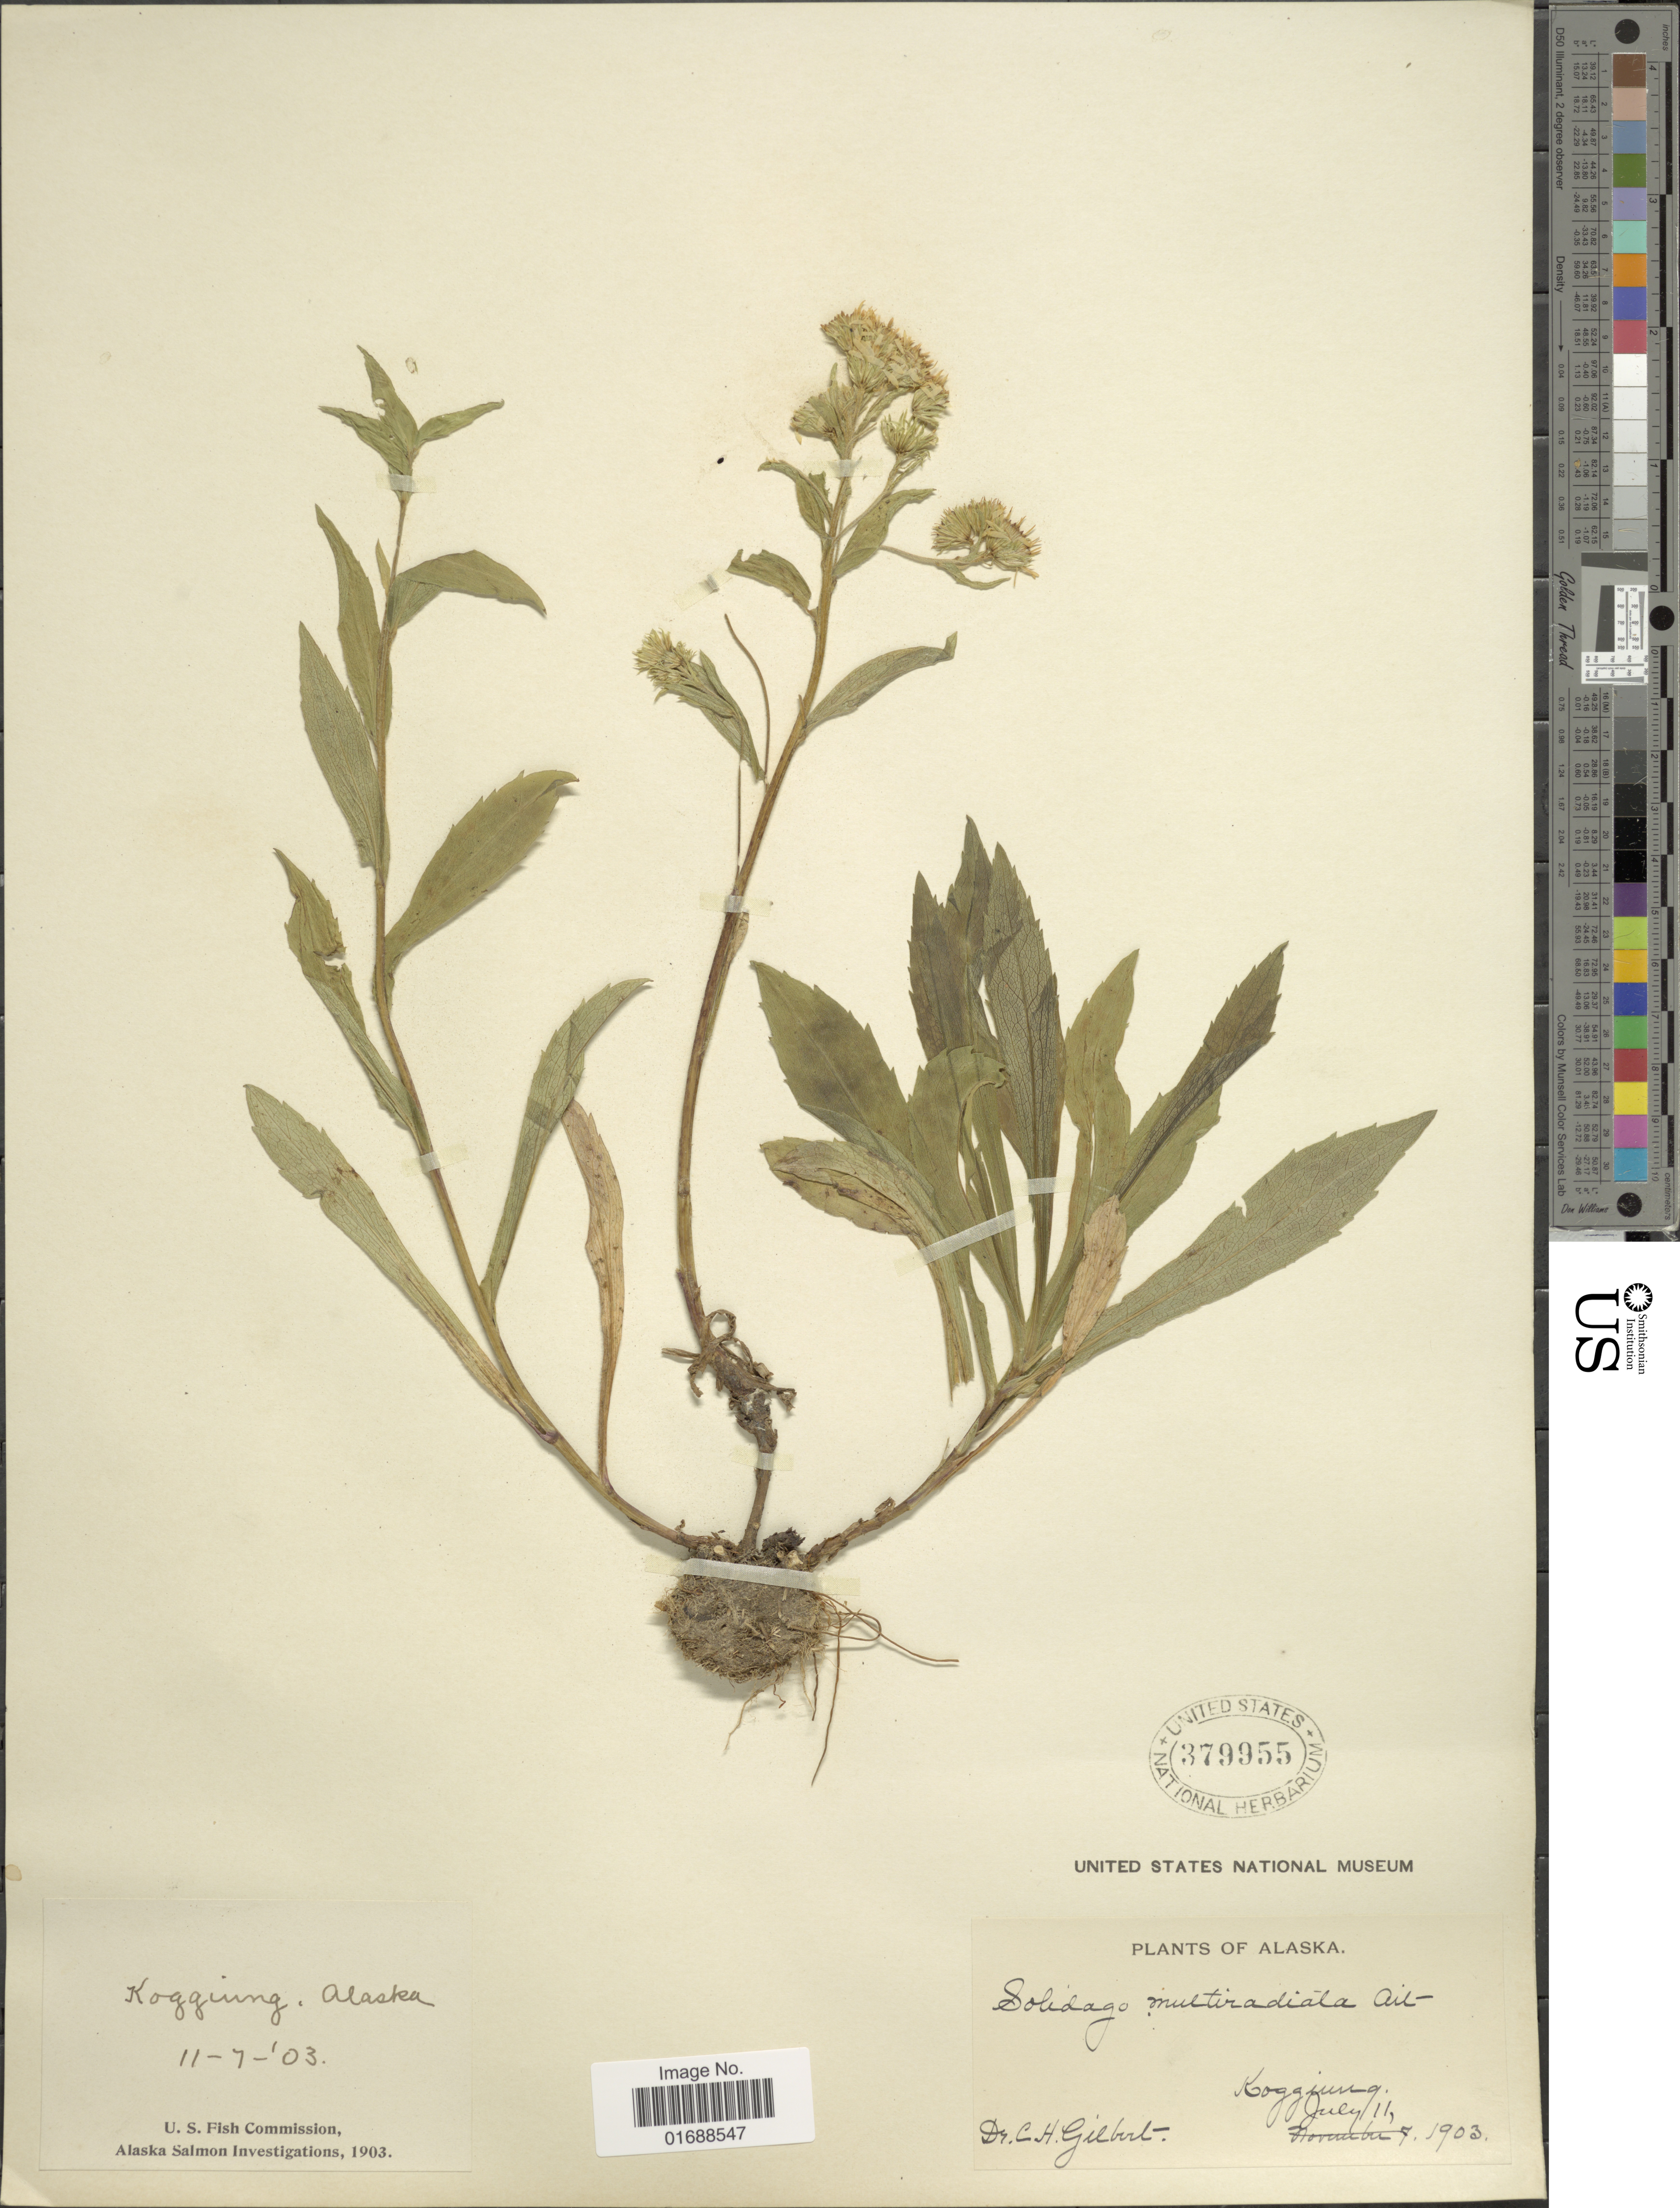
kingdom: Plantae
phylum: Tracheophyta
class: Magnoliopsida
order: Asterales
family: Asteraceae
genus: Solidago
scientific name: Solidago multiradiata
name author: Aiton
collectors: C. Gilbert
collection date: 1903-07-11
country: United States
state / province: Alaska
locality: Koggiung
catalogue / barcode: US 379955